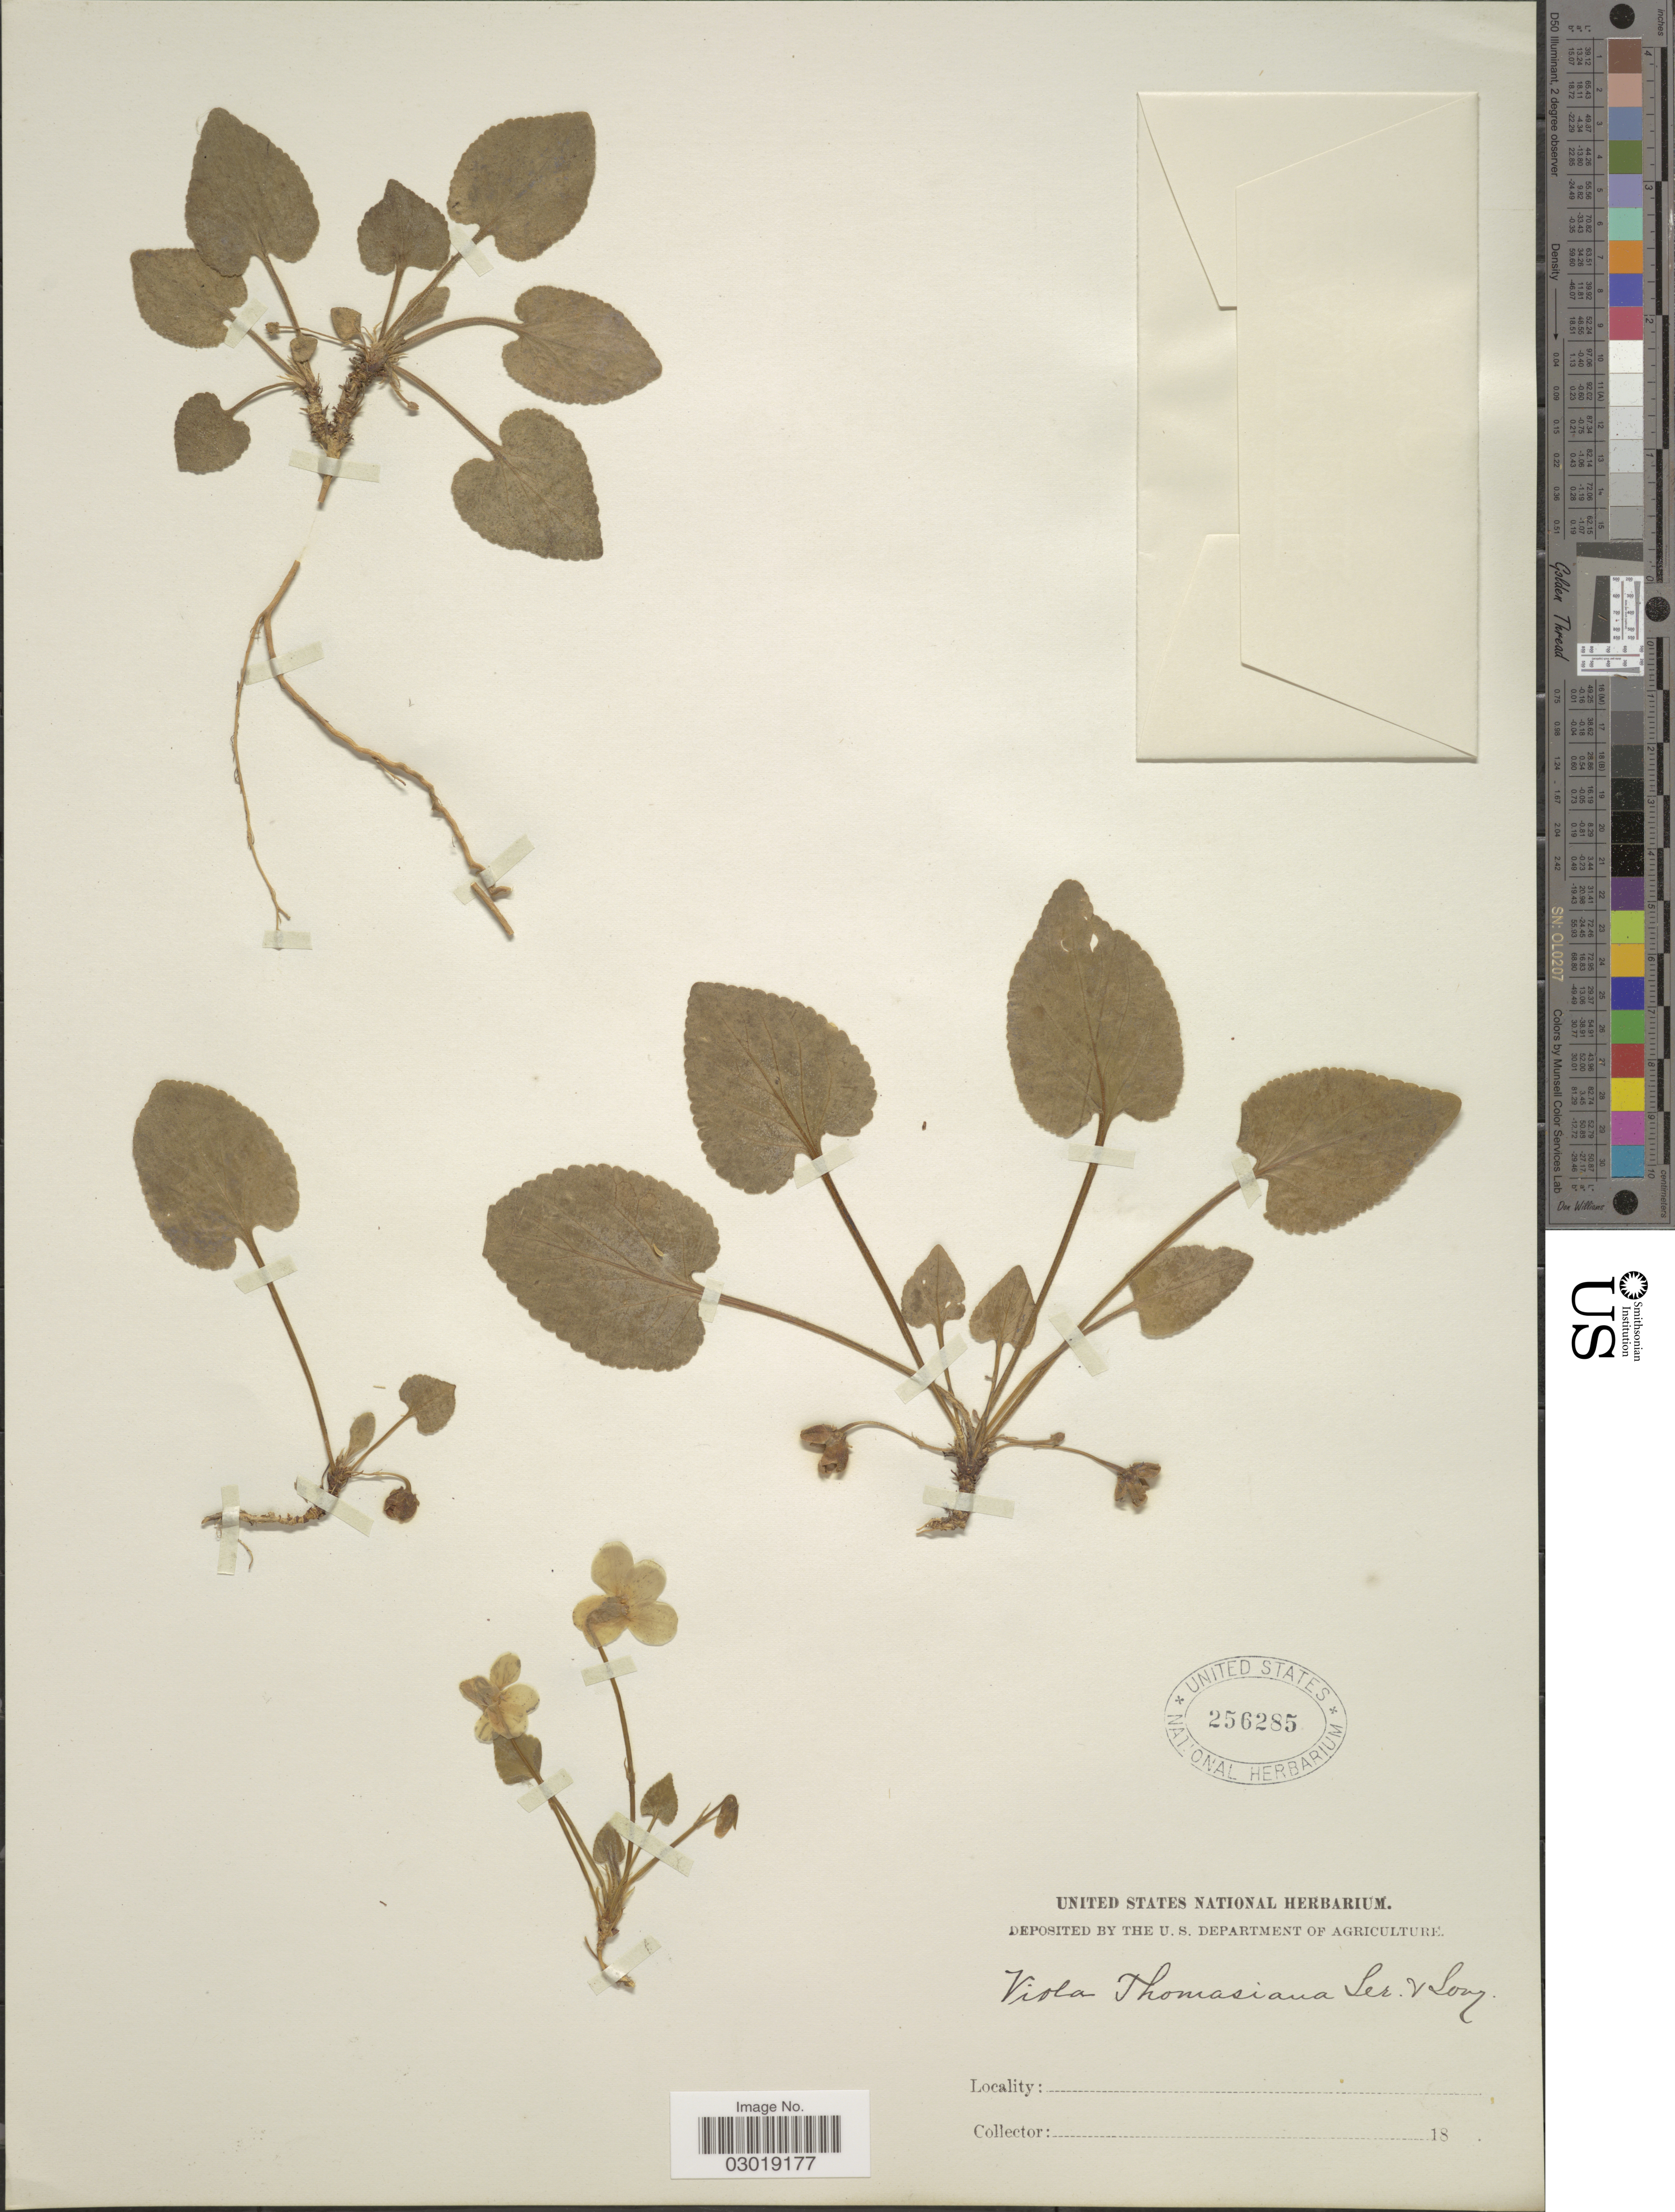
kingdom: Plantae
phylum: Tracheophyta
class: Magnoliopsida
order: Malpighiales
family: Violaceae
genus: Viola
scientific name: Viola thomasiana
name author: Songeon & E.P. Perrier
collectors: ex herb. United States National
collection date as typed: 18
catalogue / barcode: US 256285